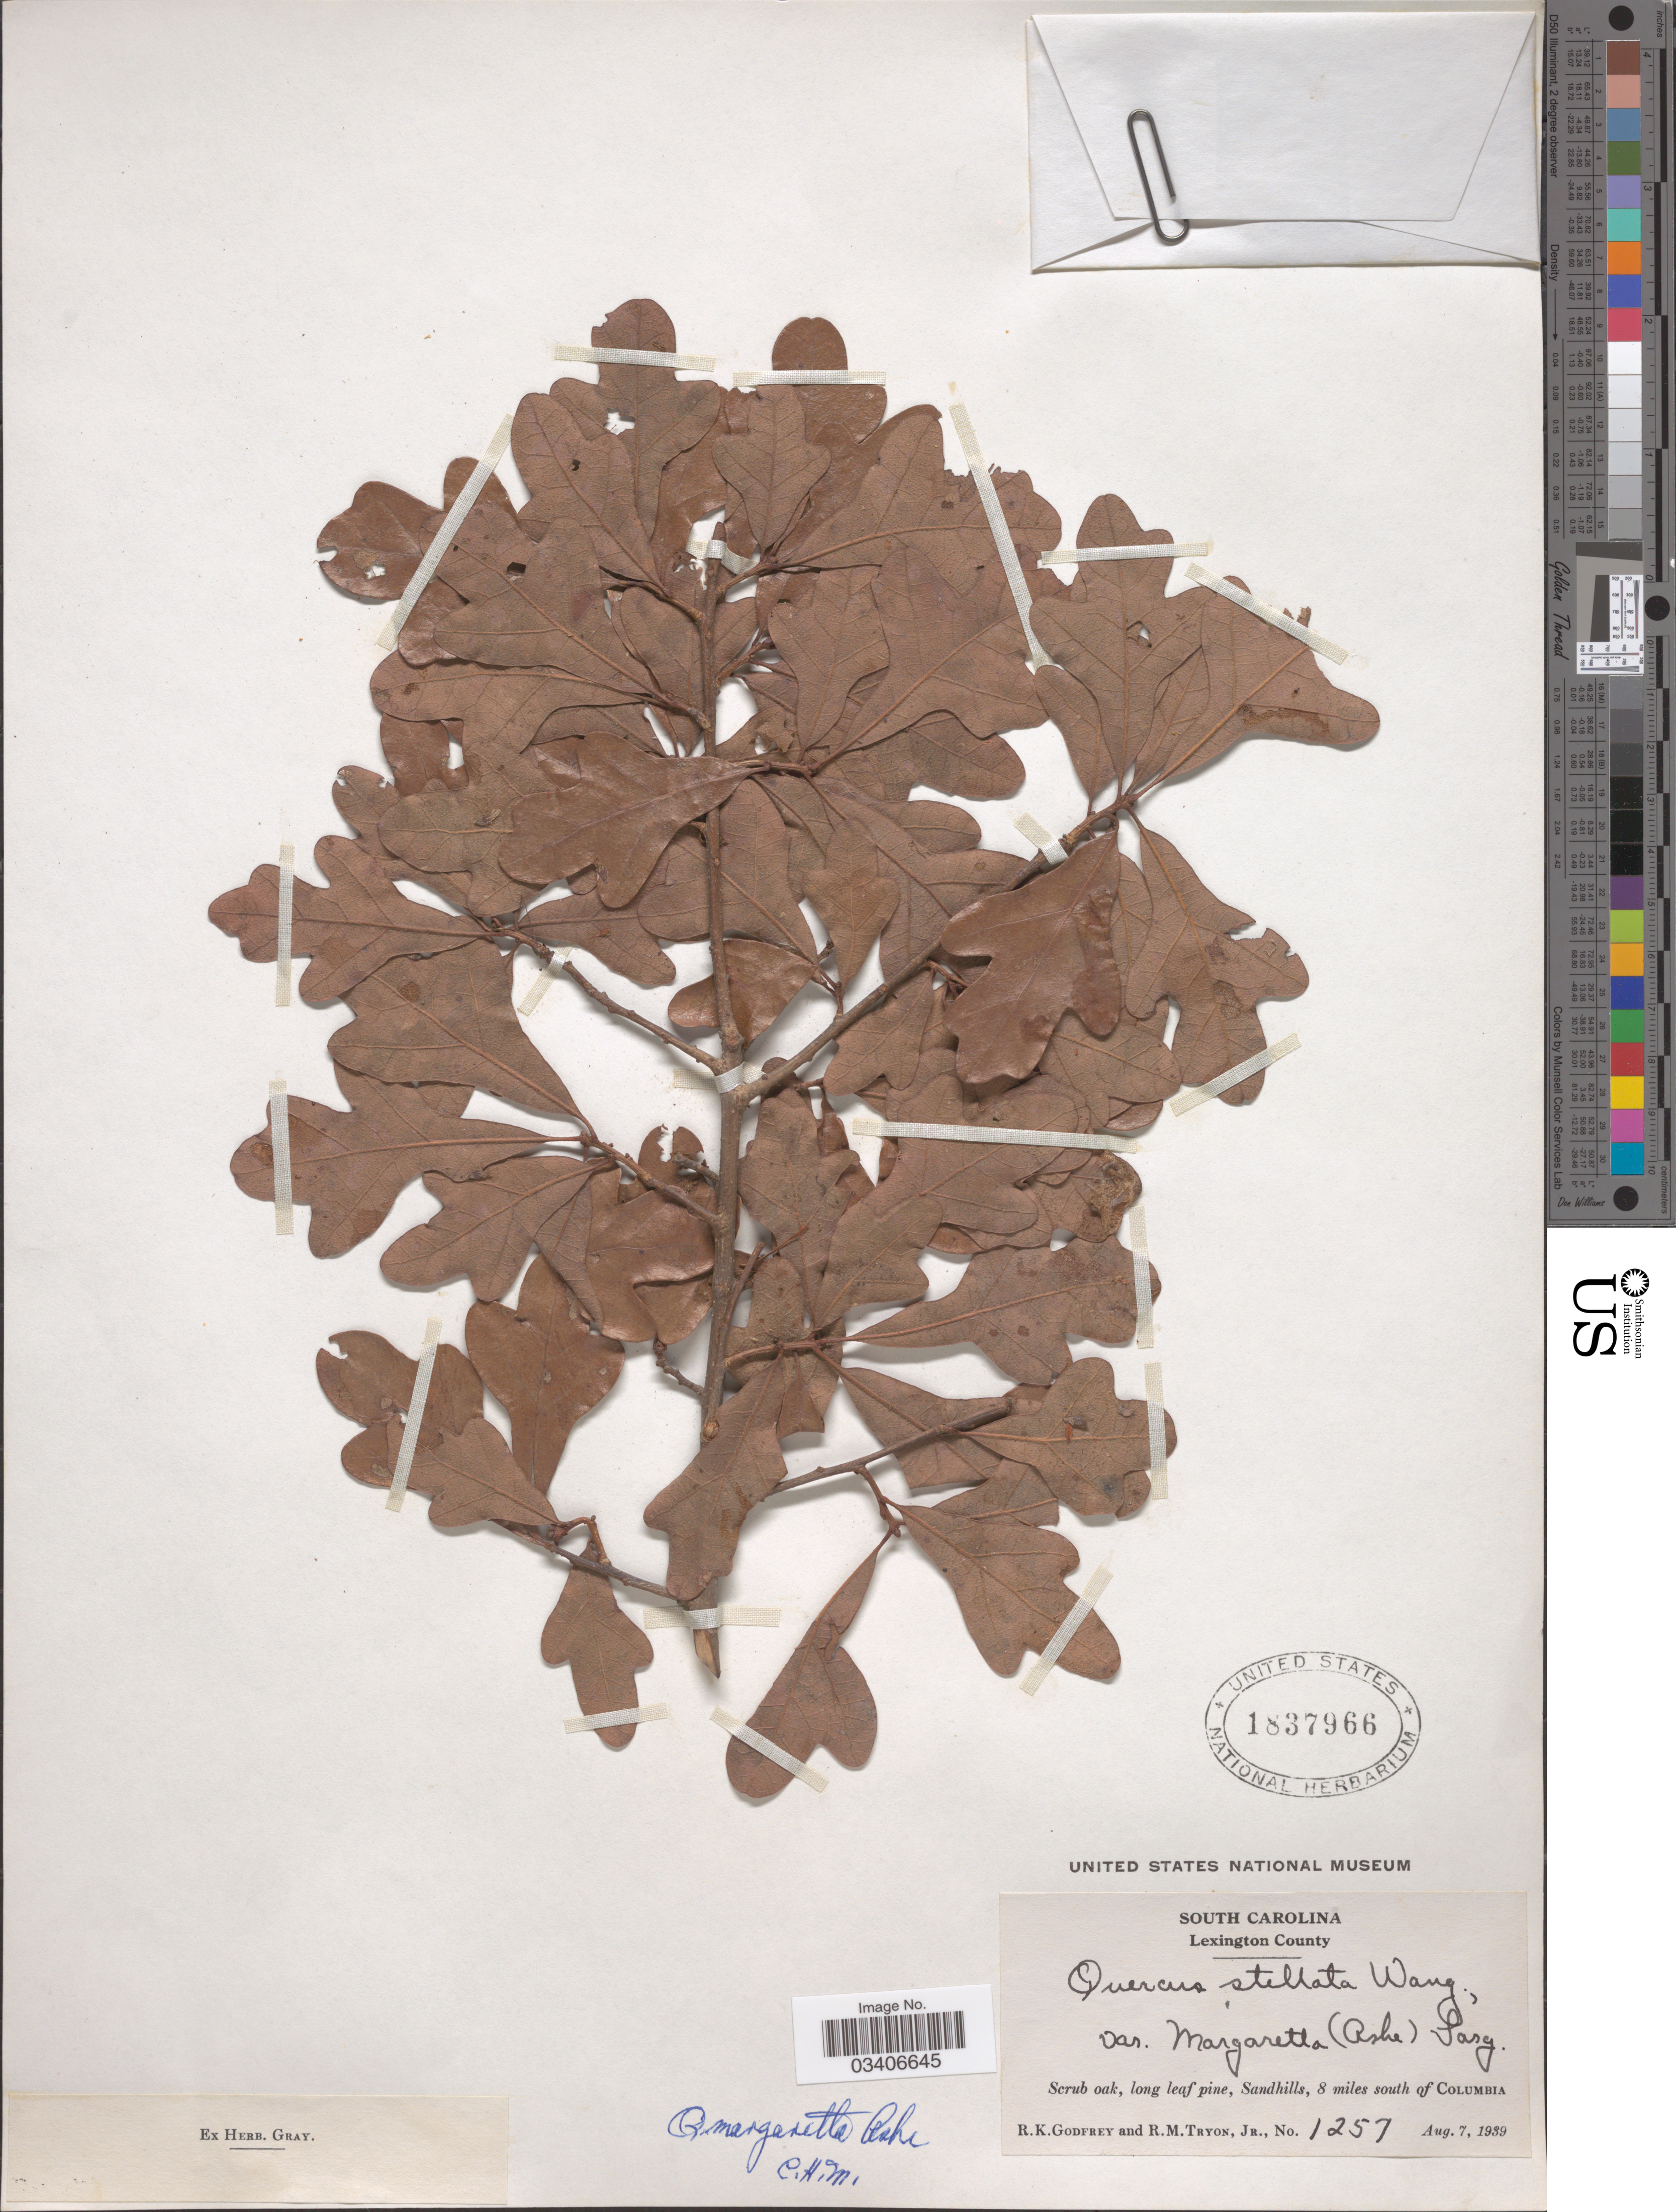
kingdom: Plantae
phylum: Tracheophyta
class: Magnoliopsida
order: Fagales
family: Fagaceae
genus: Quercus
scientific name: Quercus margarettae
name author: Ashe ex Small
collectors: R. K. Godfrey & R. Tryon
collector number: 1257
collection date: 1939-08-07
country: United States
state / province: South Carolina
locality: Lexington County. Scrub oak, long leaf pine, Sandhills, 8 miles south of Columbia.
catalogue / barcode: US 1837966